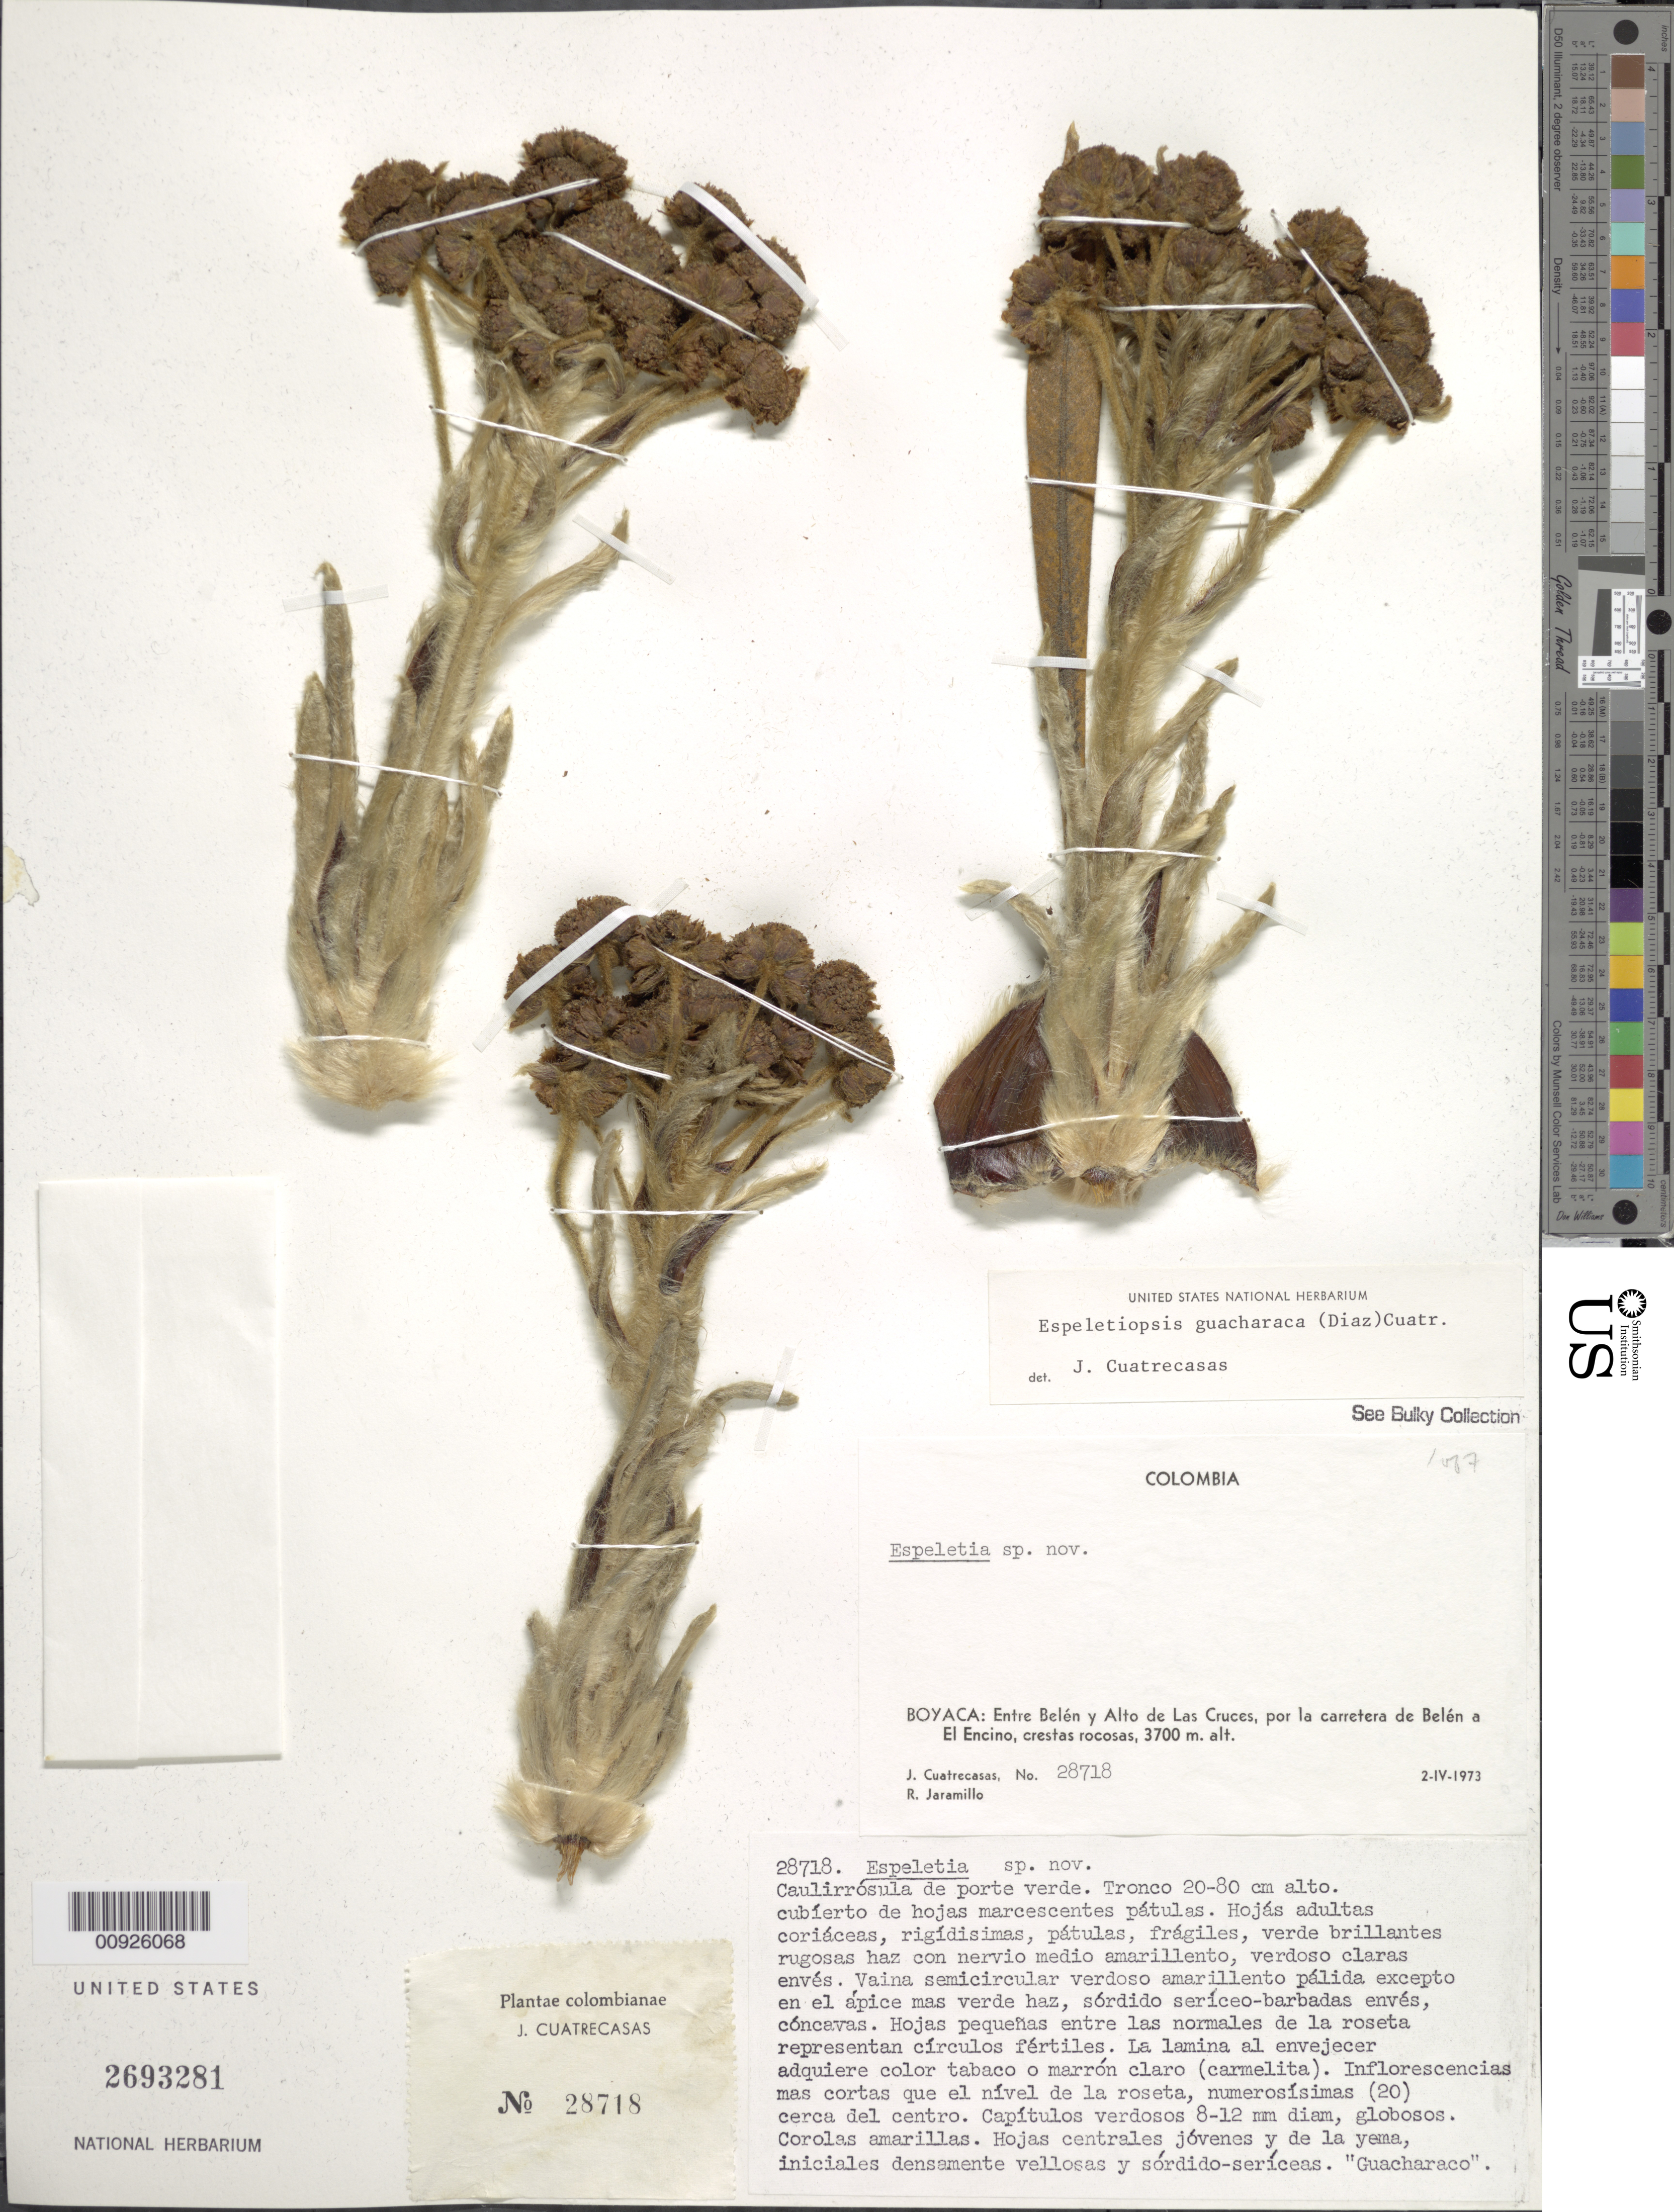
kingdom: Plantae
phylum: Tracheophyta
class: Magnoliopsida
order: Asterales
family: Asteraceae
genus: Espeletiopsis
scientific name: Espeletiopsis jimenez-quesadae var. guacharaca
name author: (S. Díaz) Cuatrec.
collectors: J. Cuatrecasas & R. Jaramillo M.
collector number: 28718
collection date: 1973-04-02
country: Colombia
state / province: Boyacá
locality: Boyacá: Entre Belen y Alto de Las Cruces, por la carretera de Belen a El Encino, crestas rocosas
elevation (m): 3700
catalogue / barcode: US 2693281